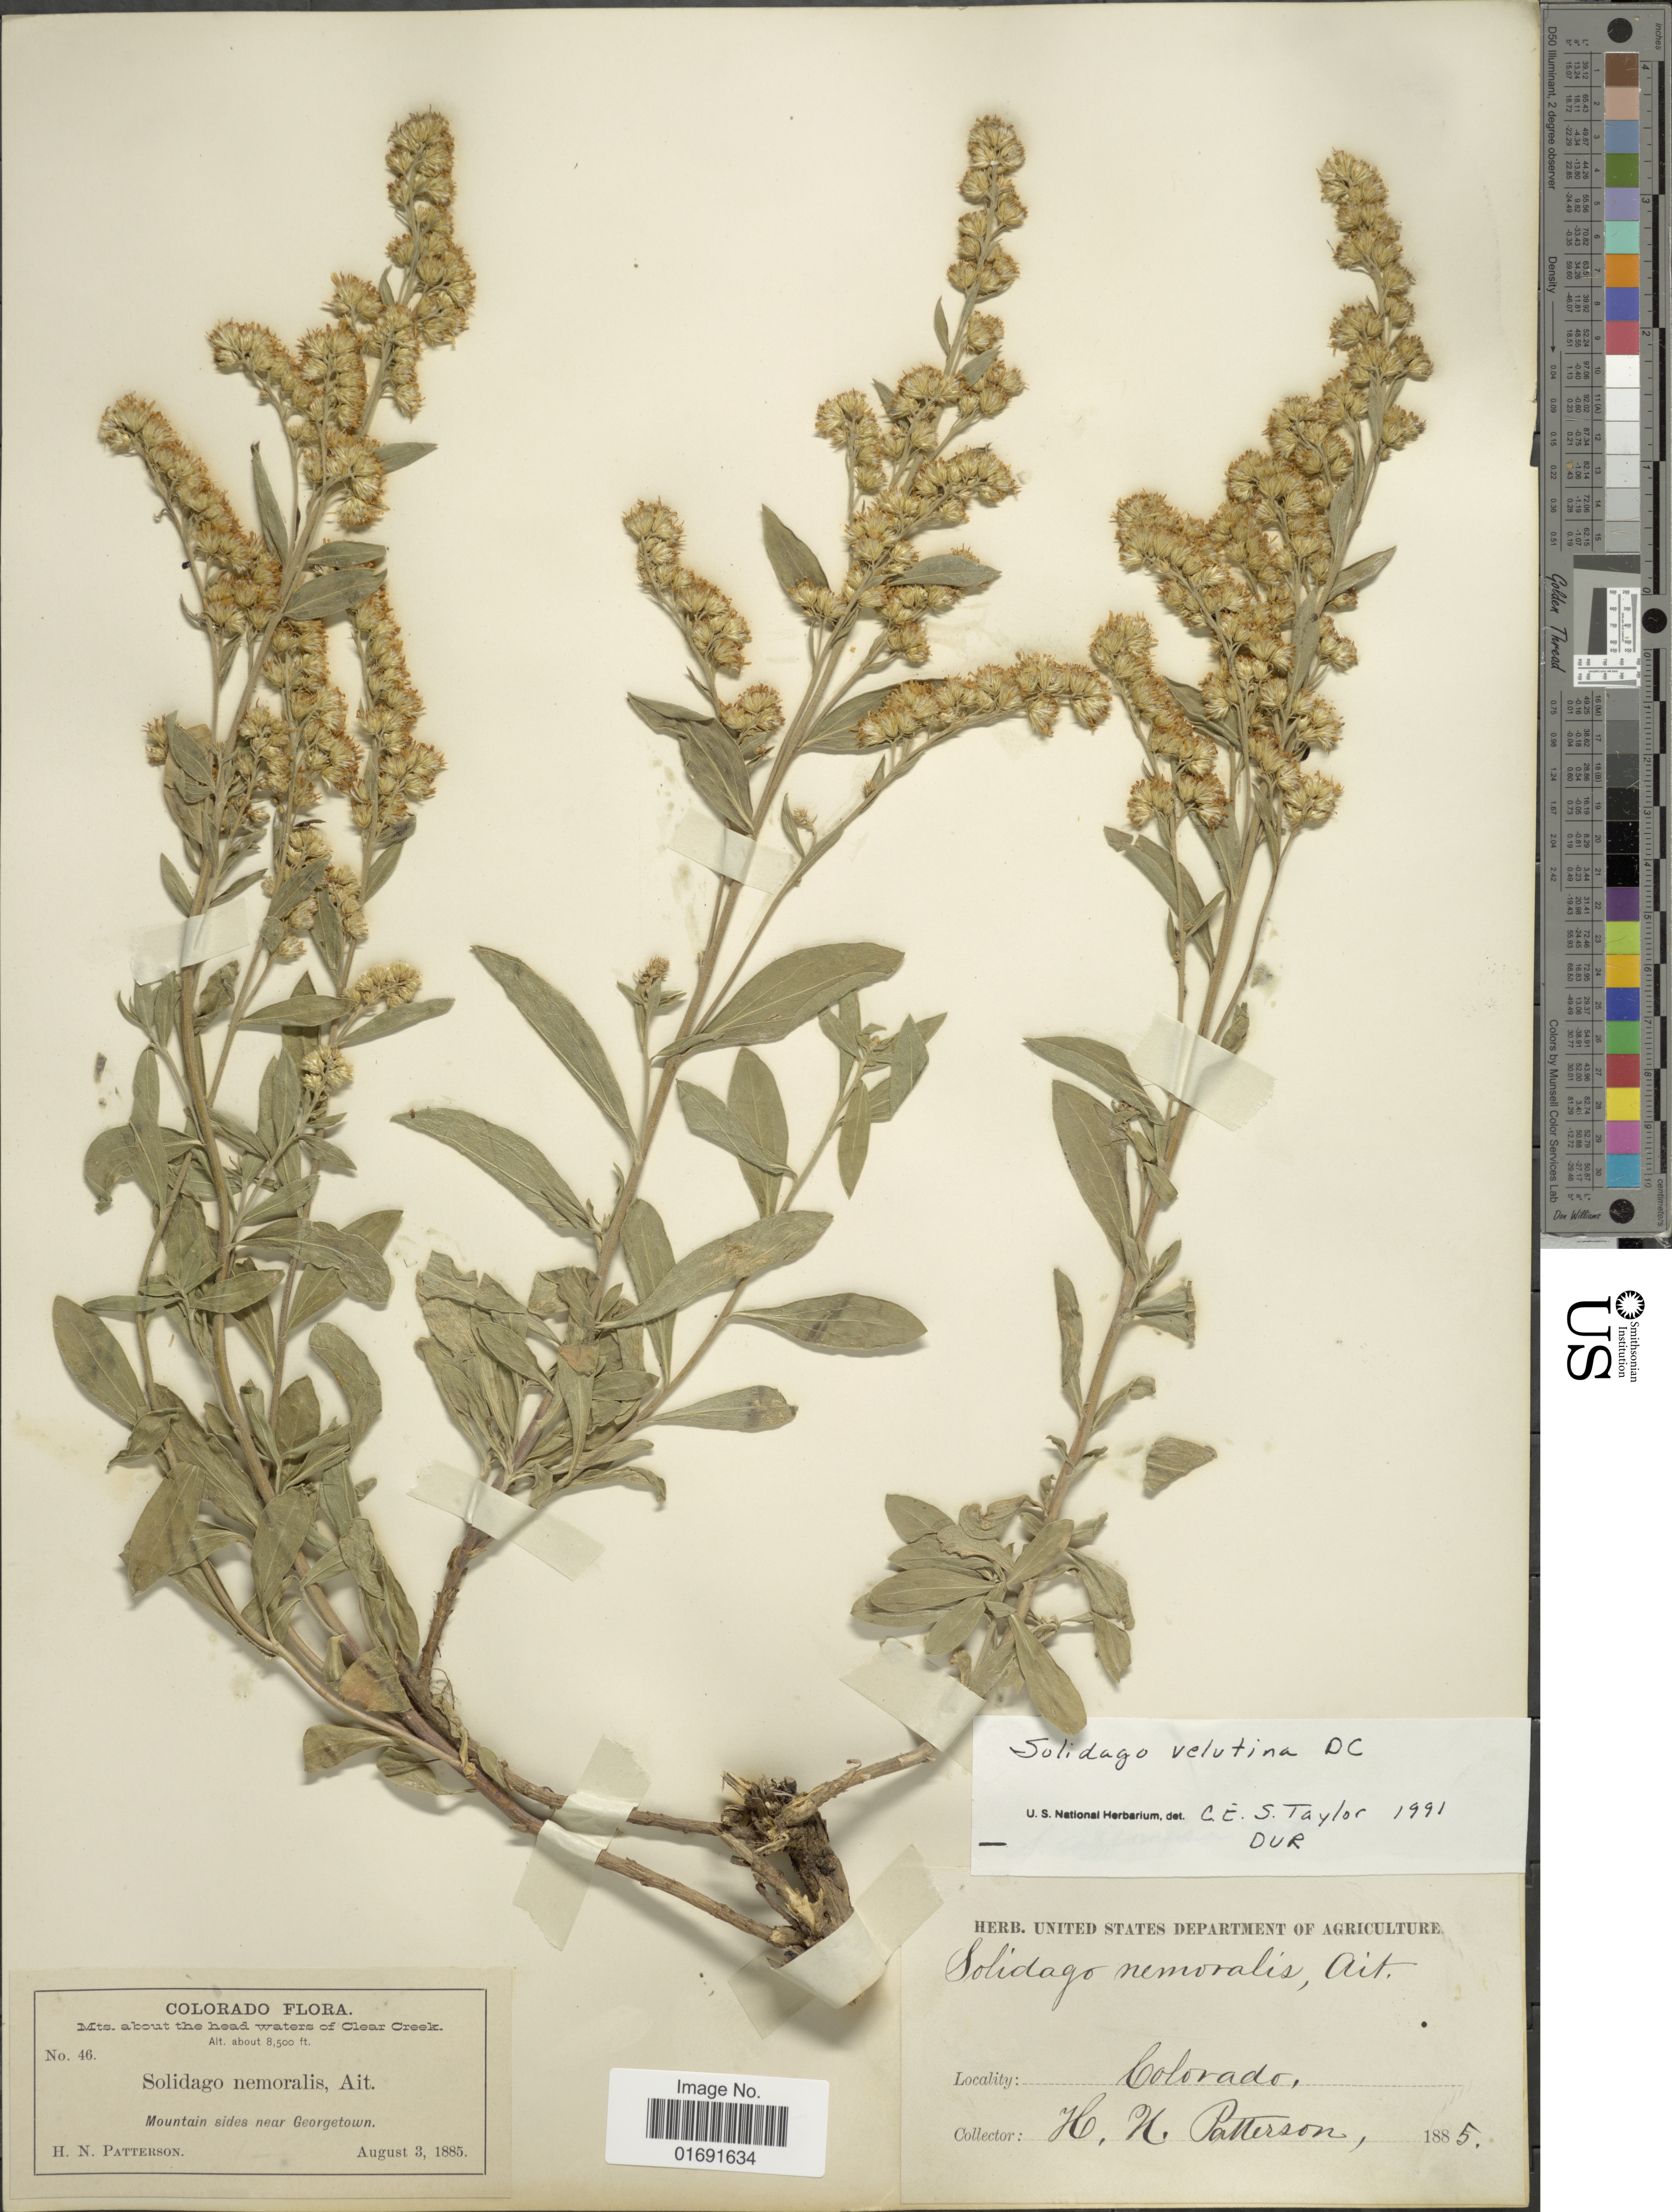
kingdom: Plantae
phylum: Tracheophyta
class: Magnoliopsida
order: Asterales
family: Asteraceae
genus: Solidago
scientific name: Solidago velutina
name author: DC.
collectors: H. N. Patterson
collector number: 46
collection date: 1885-08-03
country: United States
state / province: Colorado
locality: Mts. about the head waters of Clear Creek, mountain sides near Georgetown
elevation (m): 2591